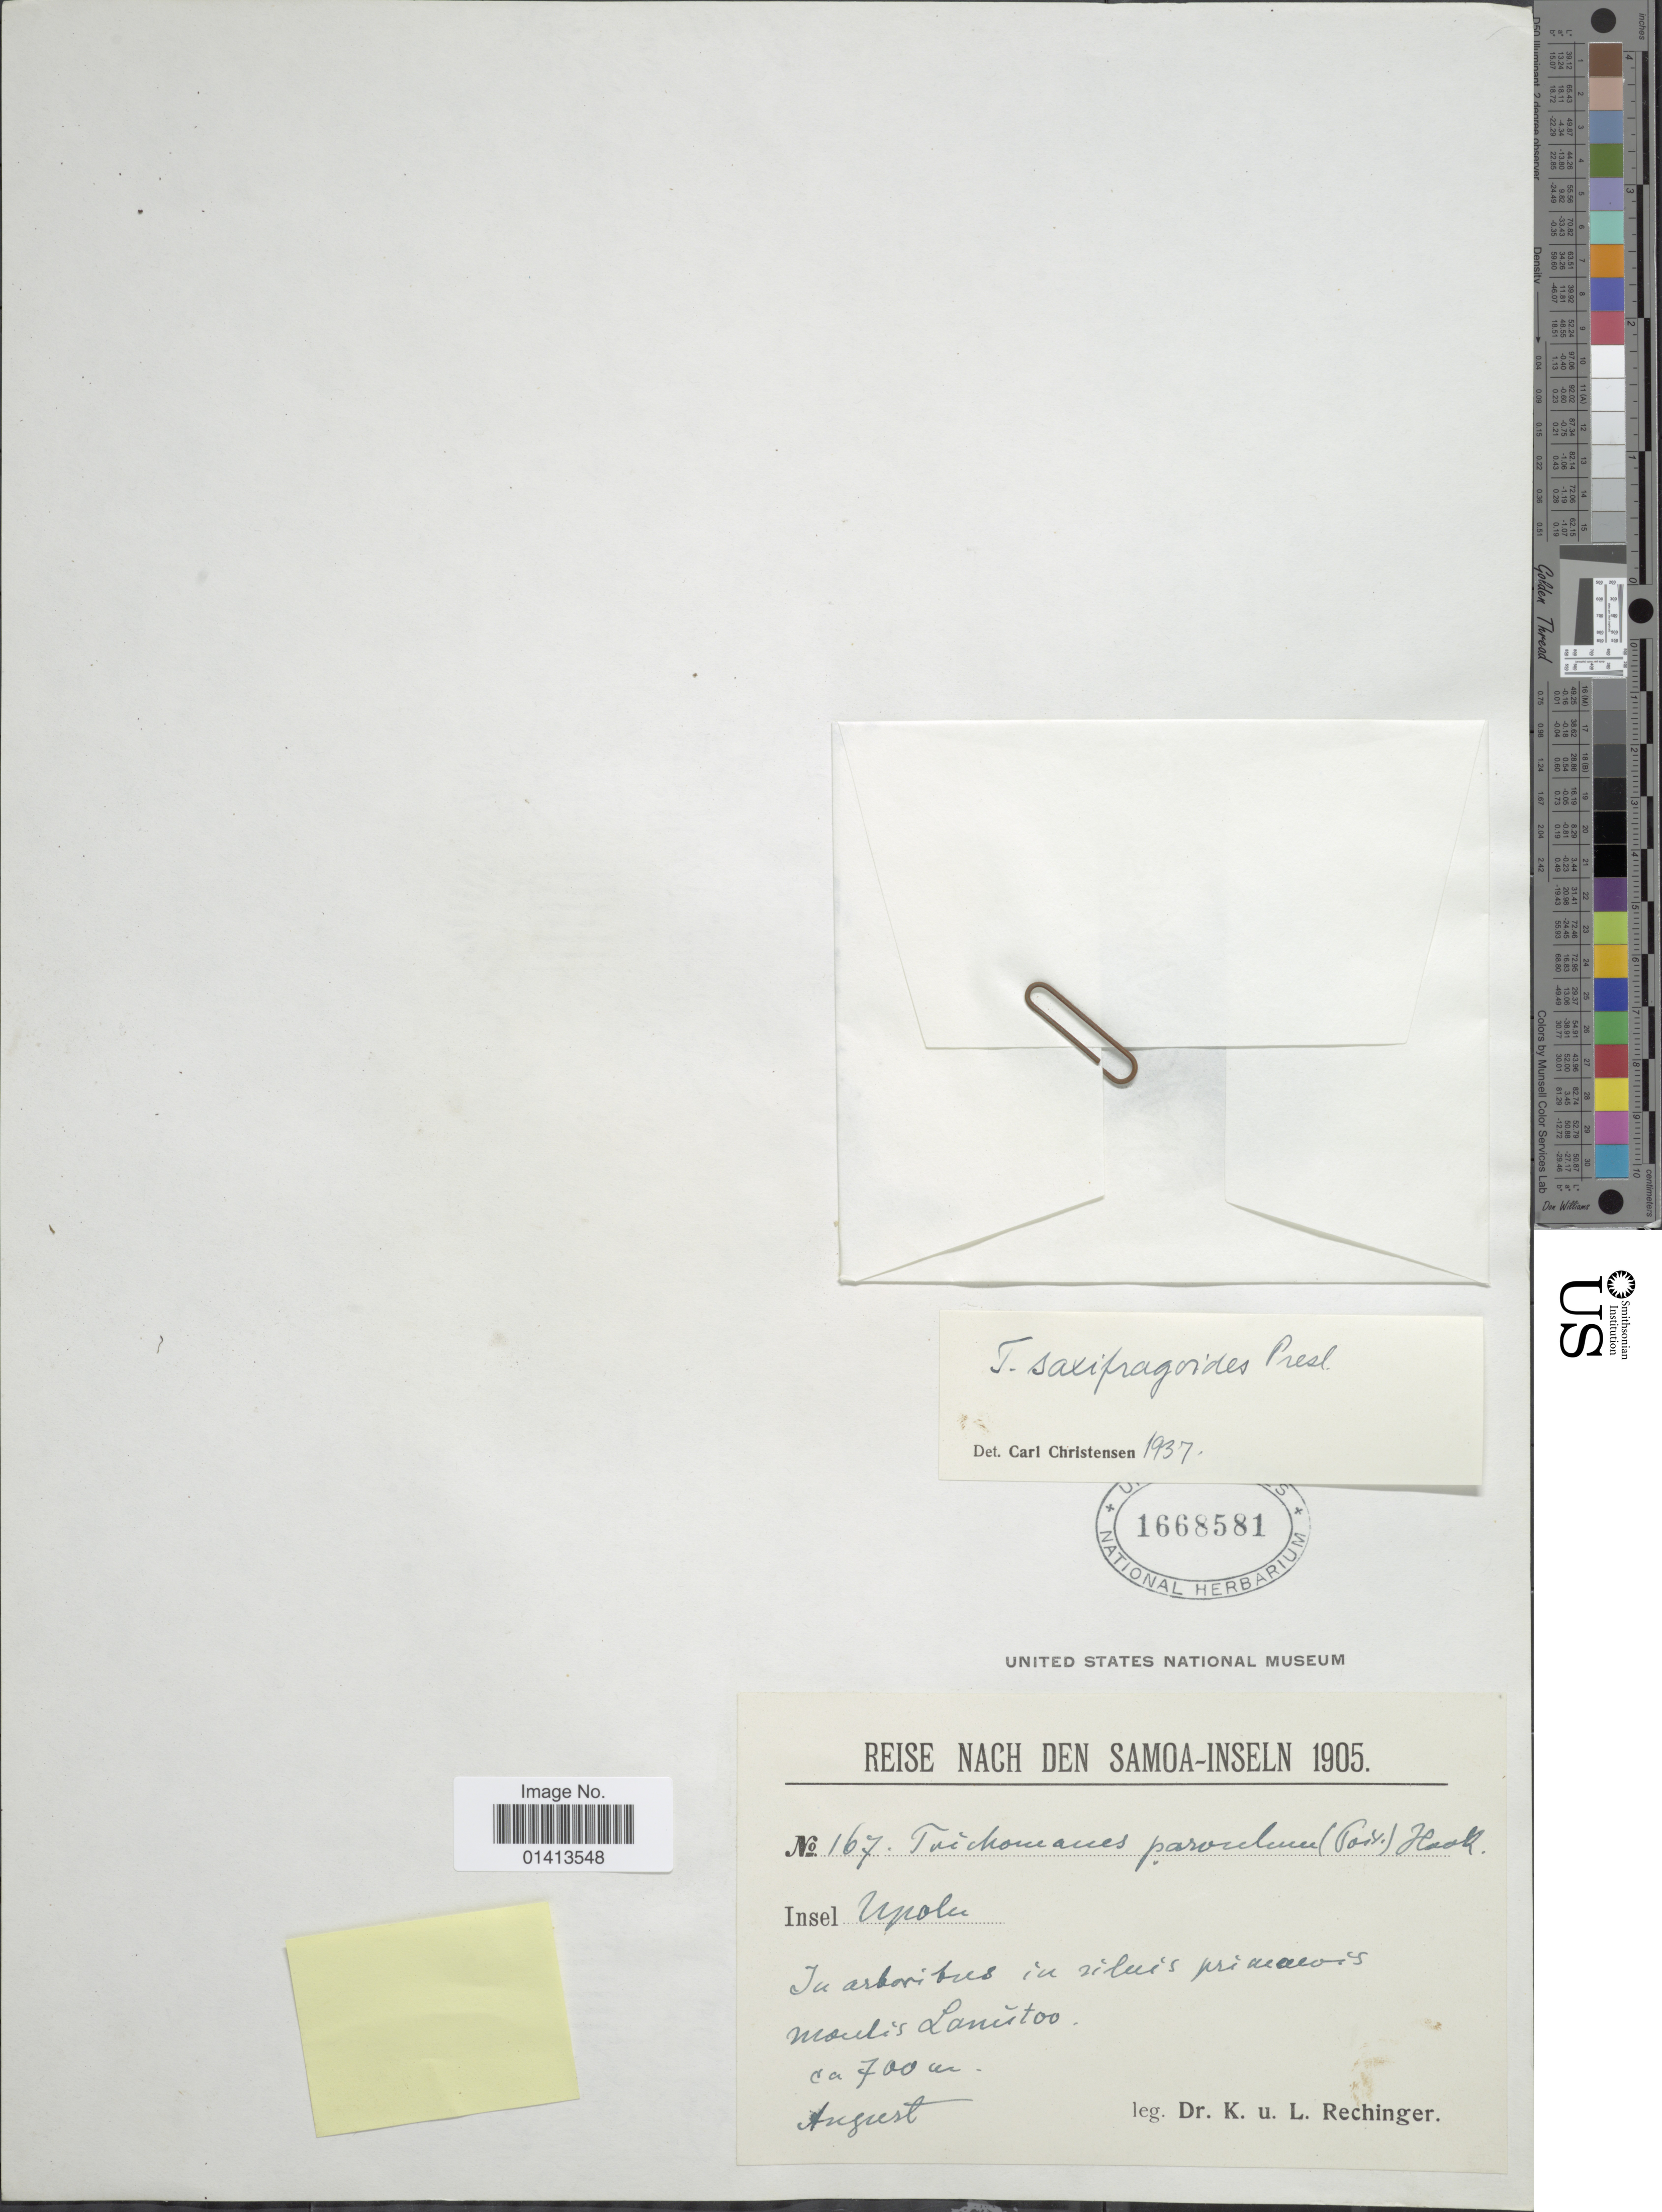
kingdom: Plantae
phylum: Tracheophyta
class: Polypodiopsida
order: Hymenophyllales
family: Hymenophyllaceae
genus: Crepidomanes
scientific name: Crepidomanes minutum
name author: (Blume) K. Iwats.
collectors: K. Rechinger & L. Rechinger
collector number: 167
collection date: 1905-08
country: American Samoa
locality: In arboribus in silvis [illegible text] Montis Lanutoo[interpreted]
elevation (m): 700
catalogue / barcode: US 1668581